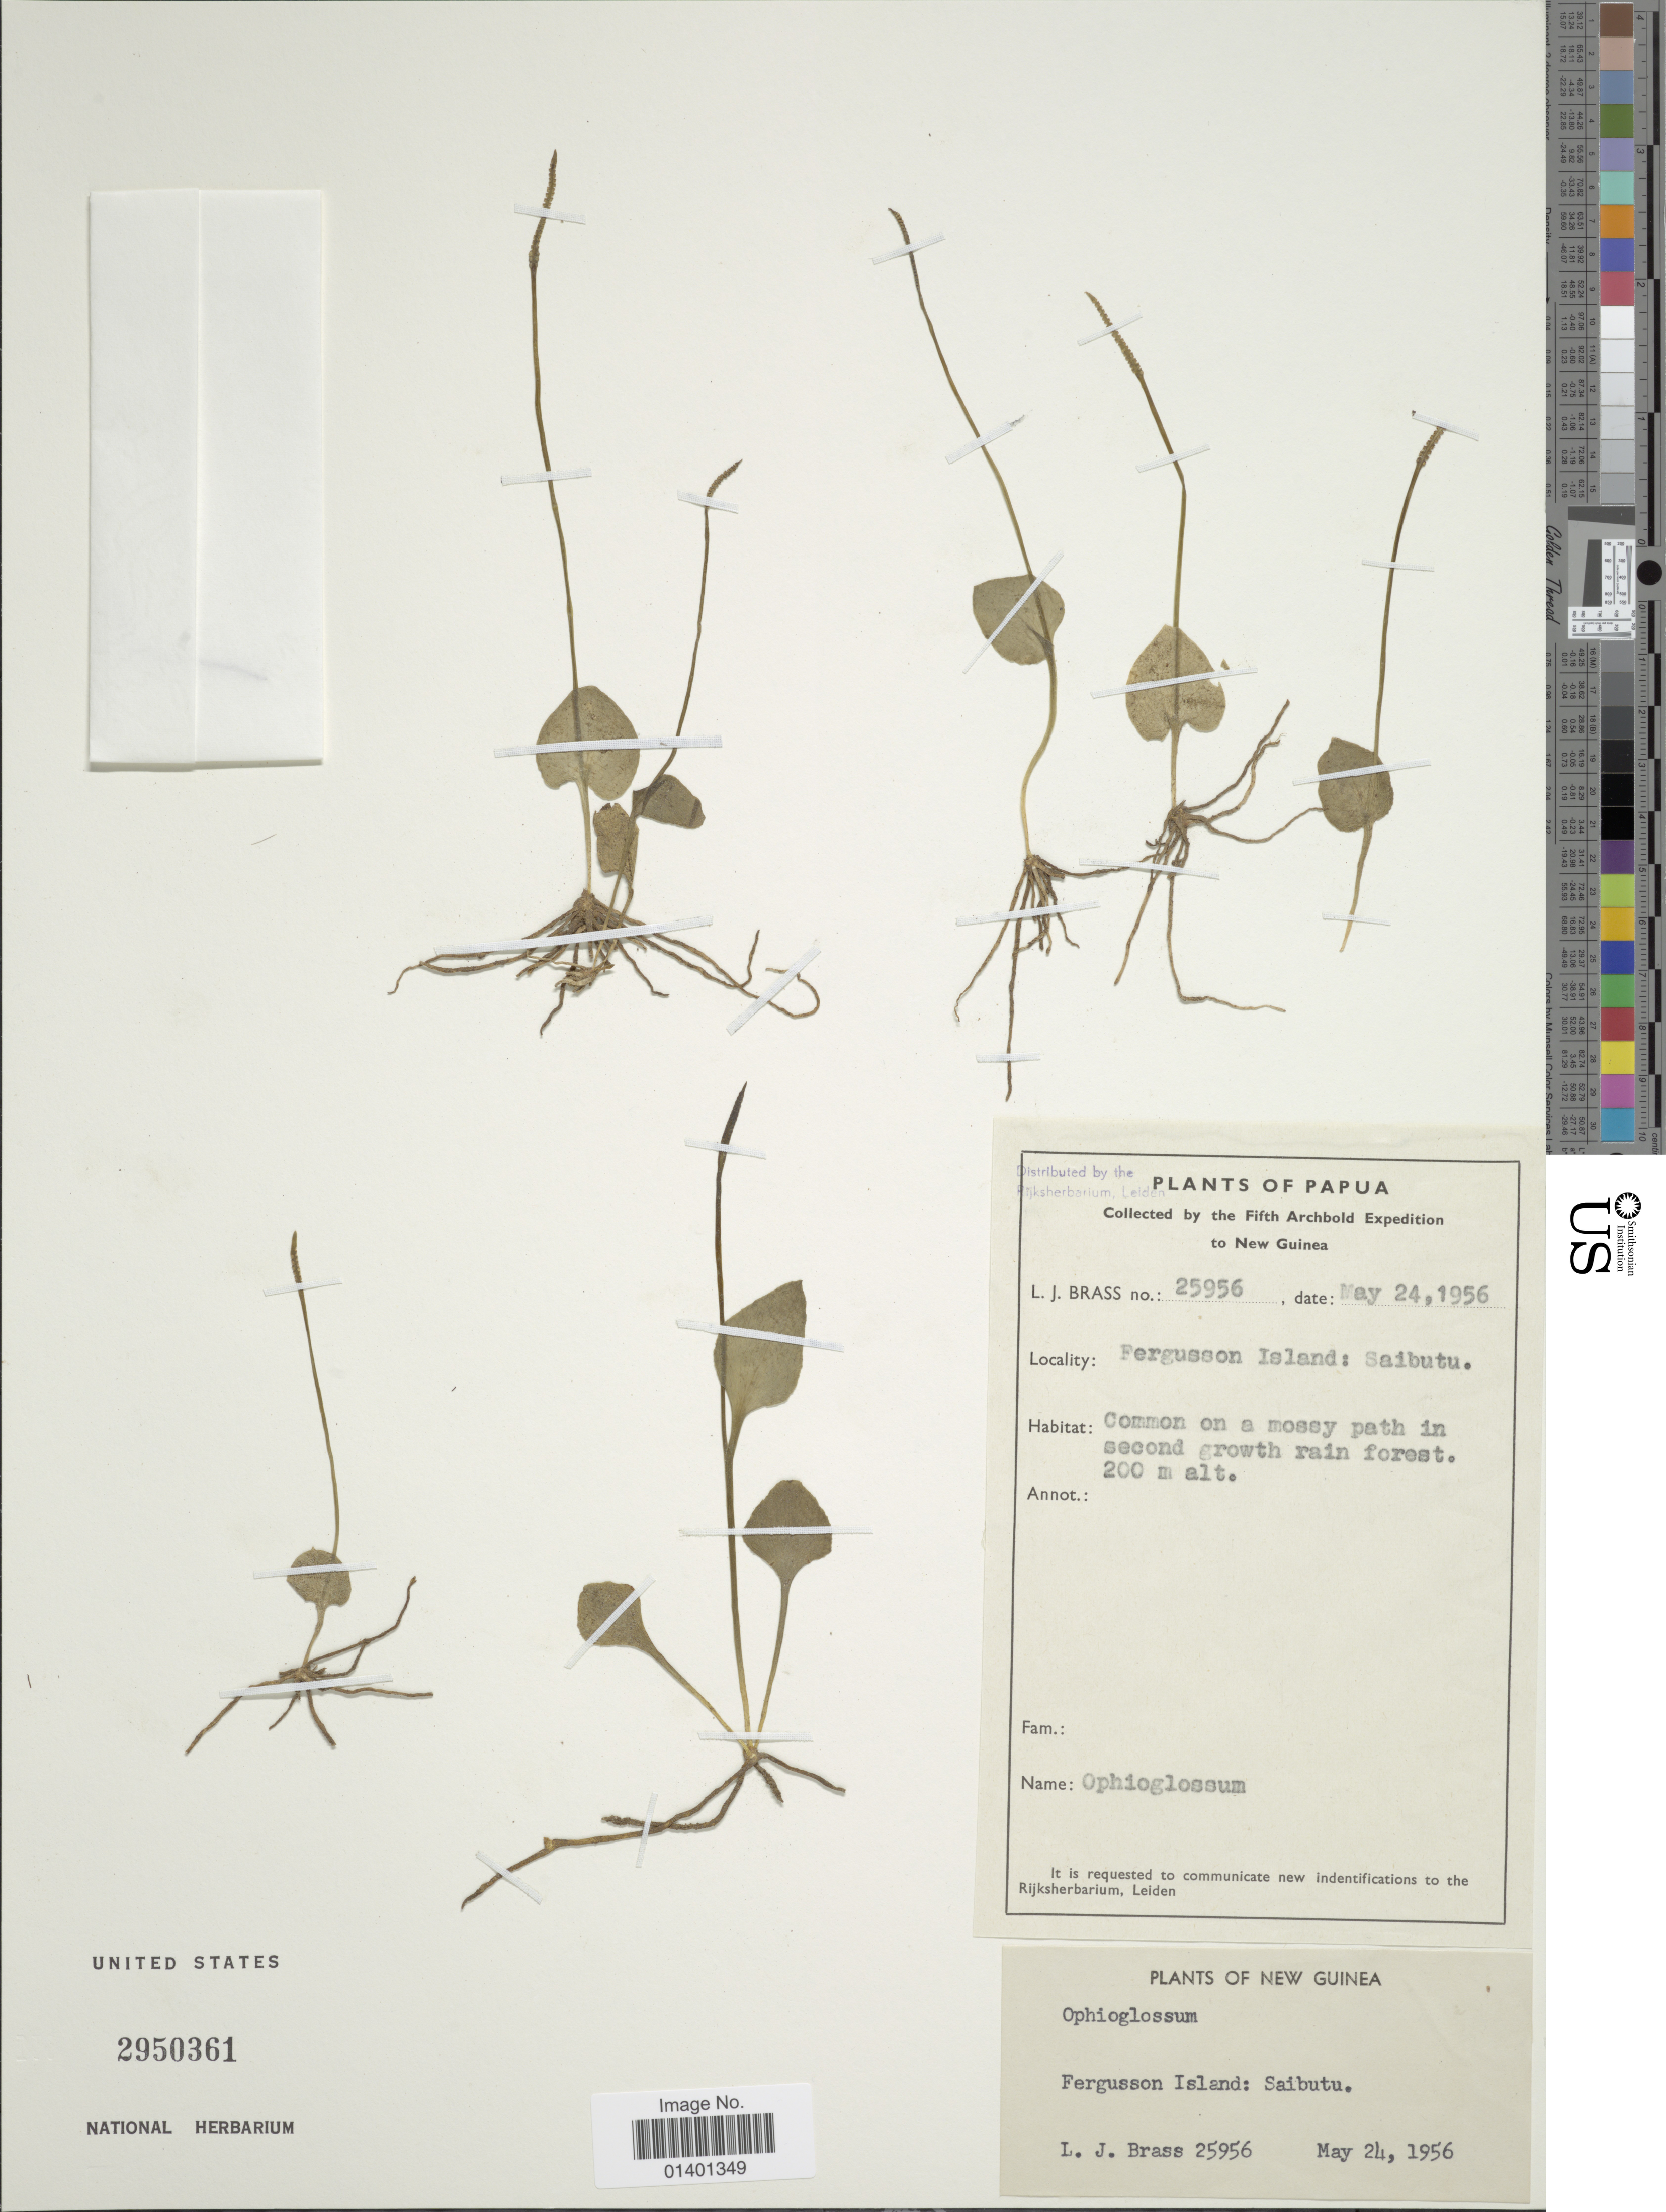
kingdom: Plantae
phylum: Tracheophyta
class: Polypodiopsida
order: Ophioglossales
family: Ophioglossaceae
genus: Ophioglossum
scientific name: Ophioglossum reticulatum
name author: L.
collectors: L. J. Brass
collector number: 25956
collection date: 1956-05-24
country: Papua New Guinea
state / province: Milne Bay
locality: Fergusson Island: Saibutu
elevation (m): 200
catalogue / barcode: US 2950361